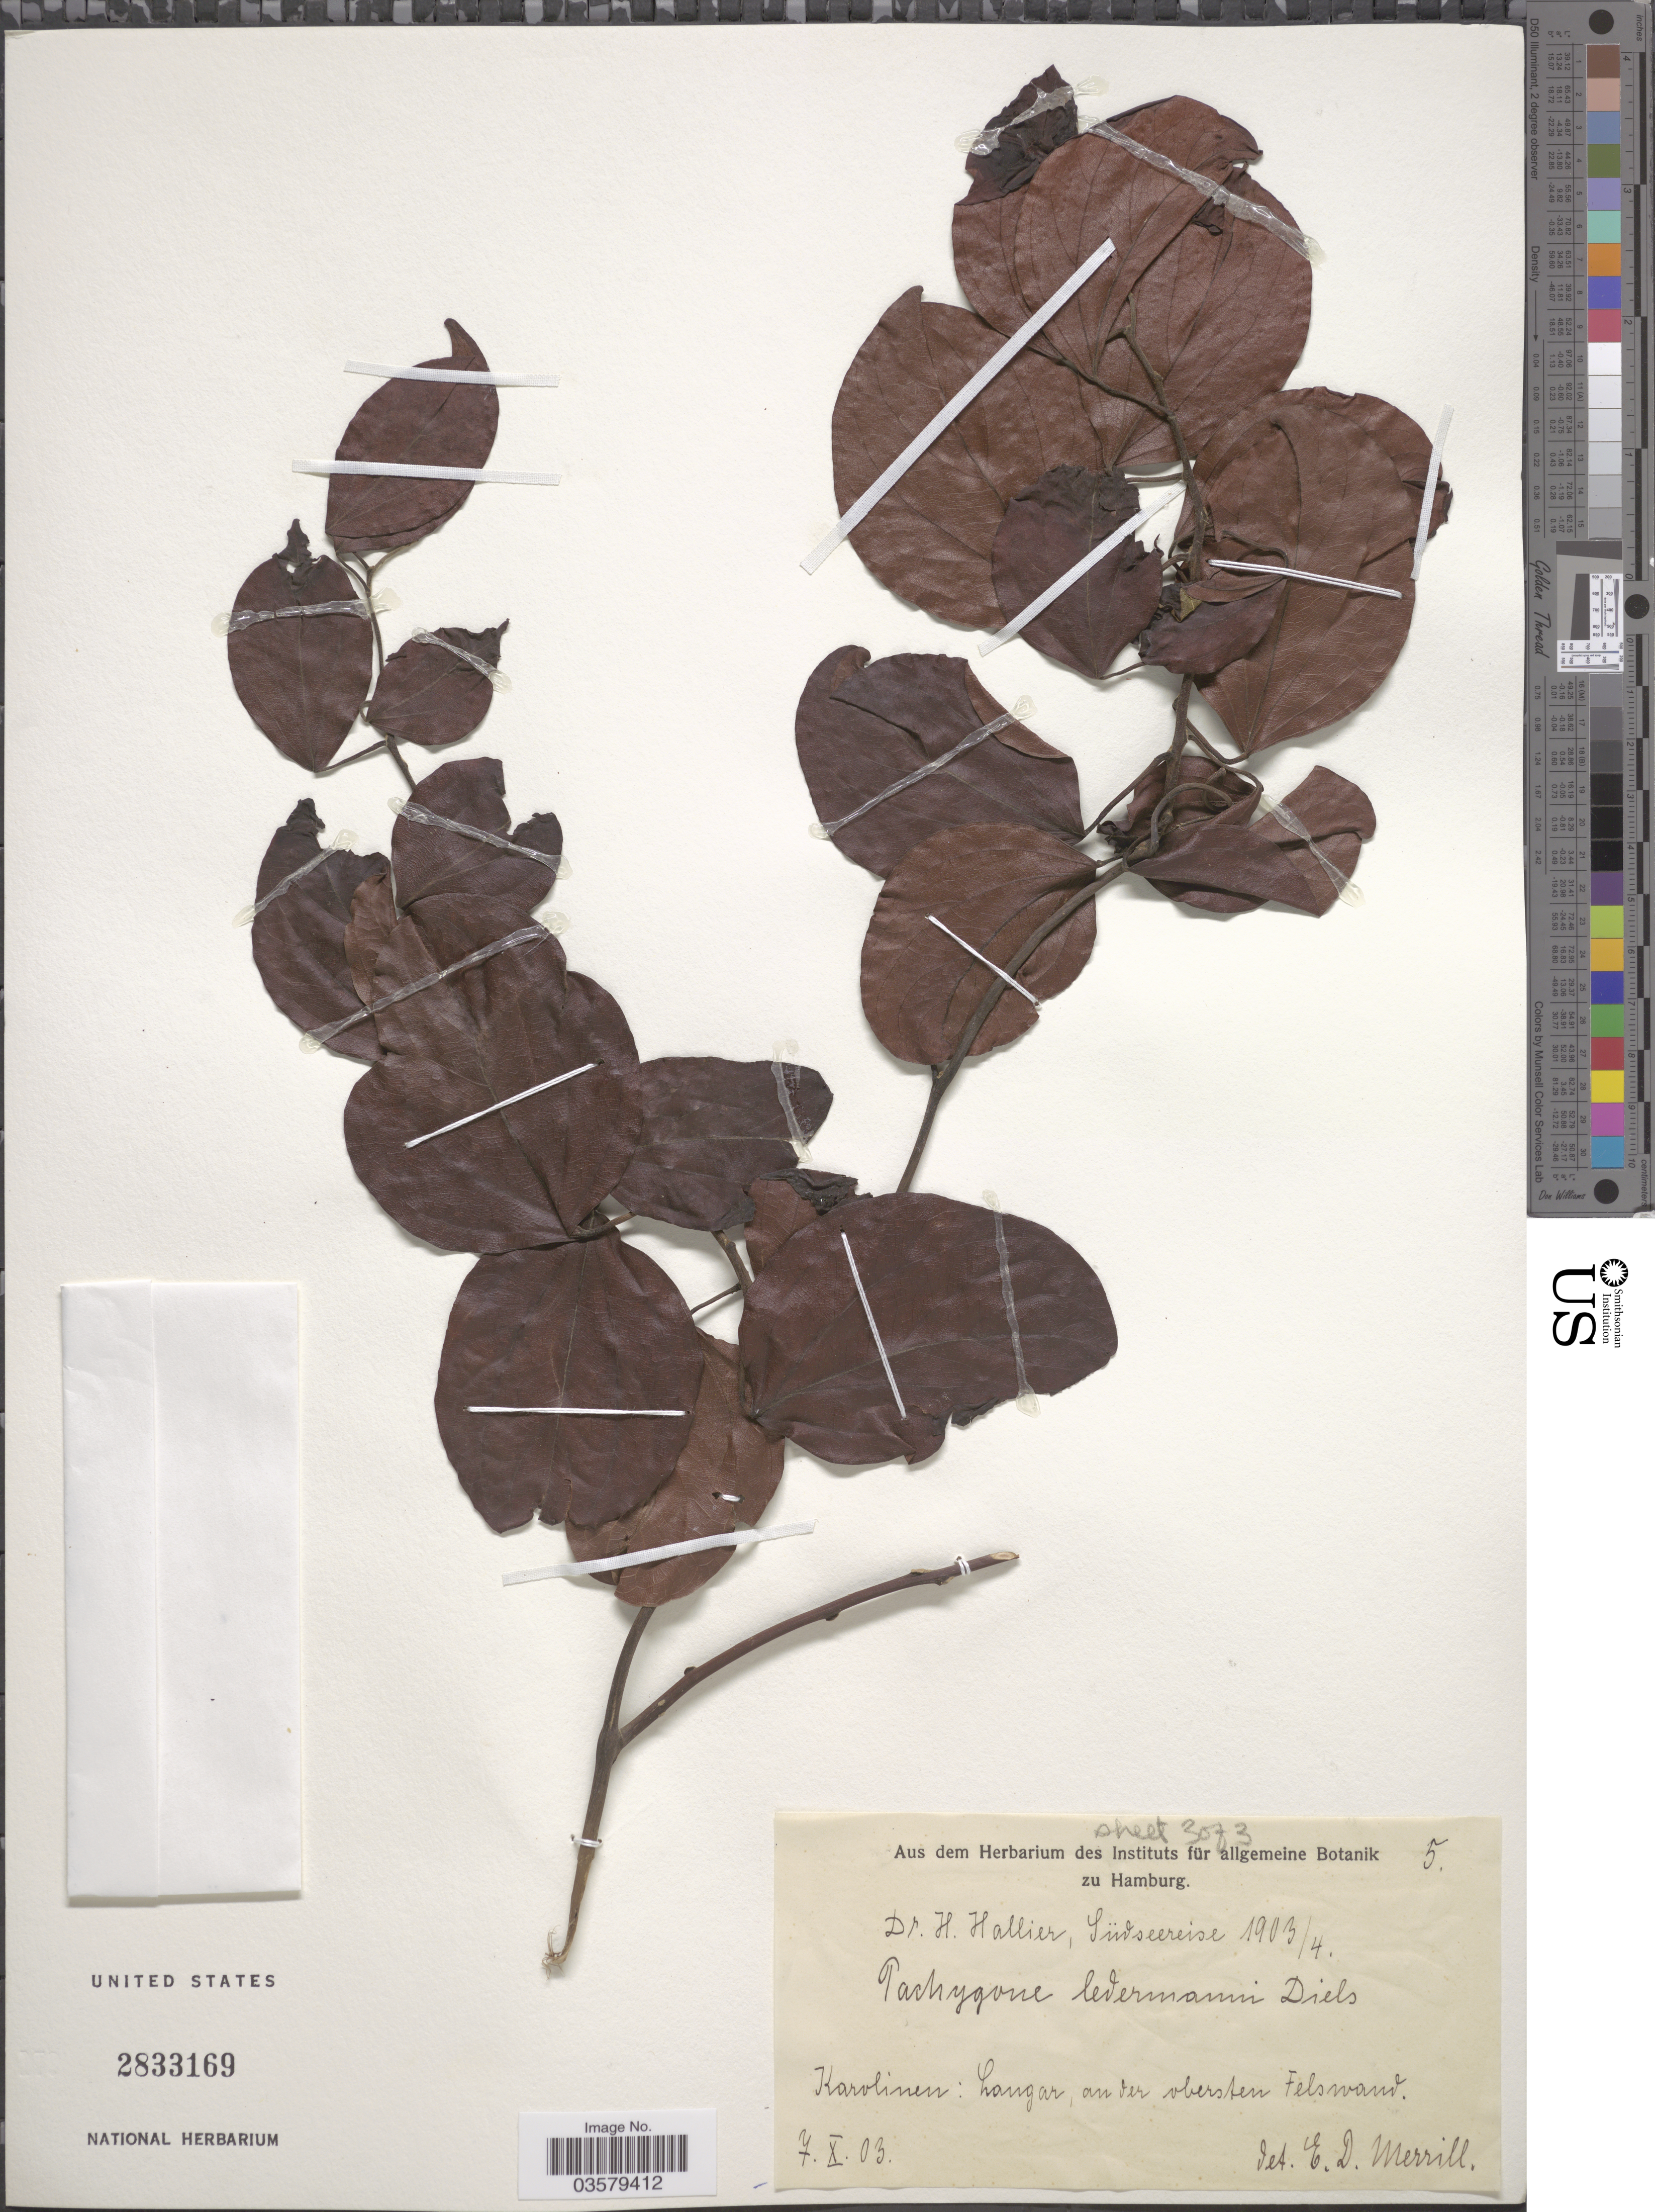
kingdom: Plantae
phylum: Tracheophyta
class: Magnoliopsida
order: Ranunculales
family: Menispermaceae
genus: Pachygone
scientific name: Pachygone ponapensis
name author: Kaneh.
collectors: H. G. Hallier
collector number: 5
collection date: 1903-10-07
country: Micronesia, Federated States of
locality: Karolinen: Langar an der obersten Felswand.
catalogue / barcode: US 2833169